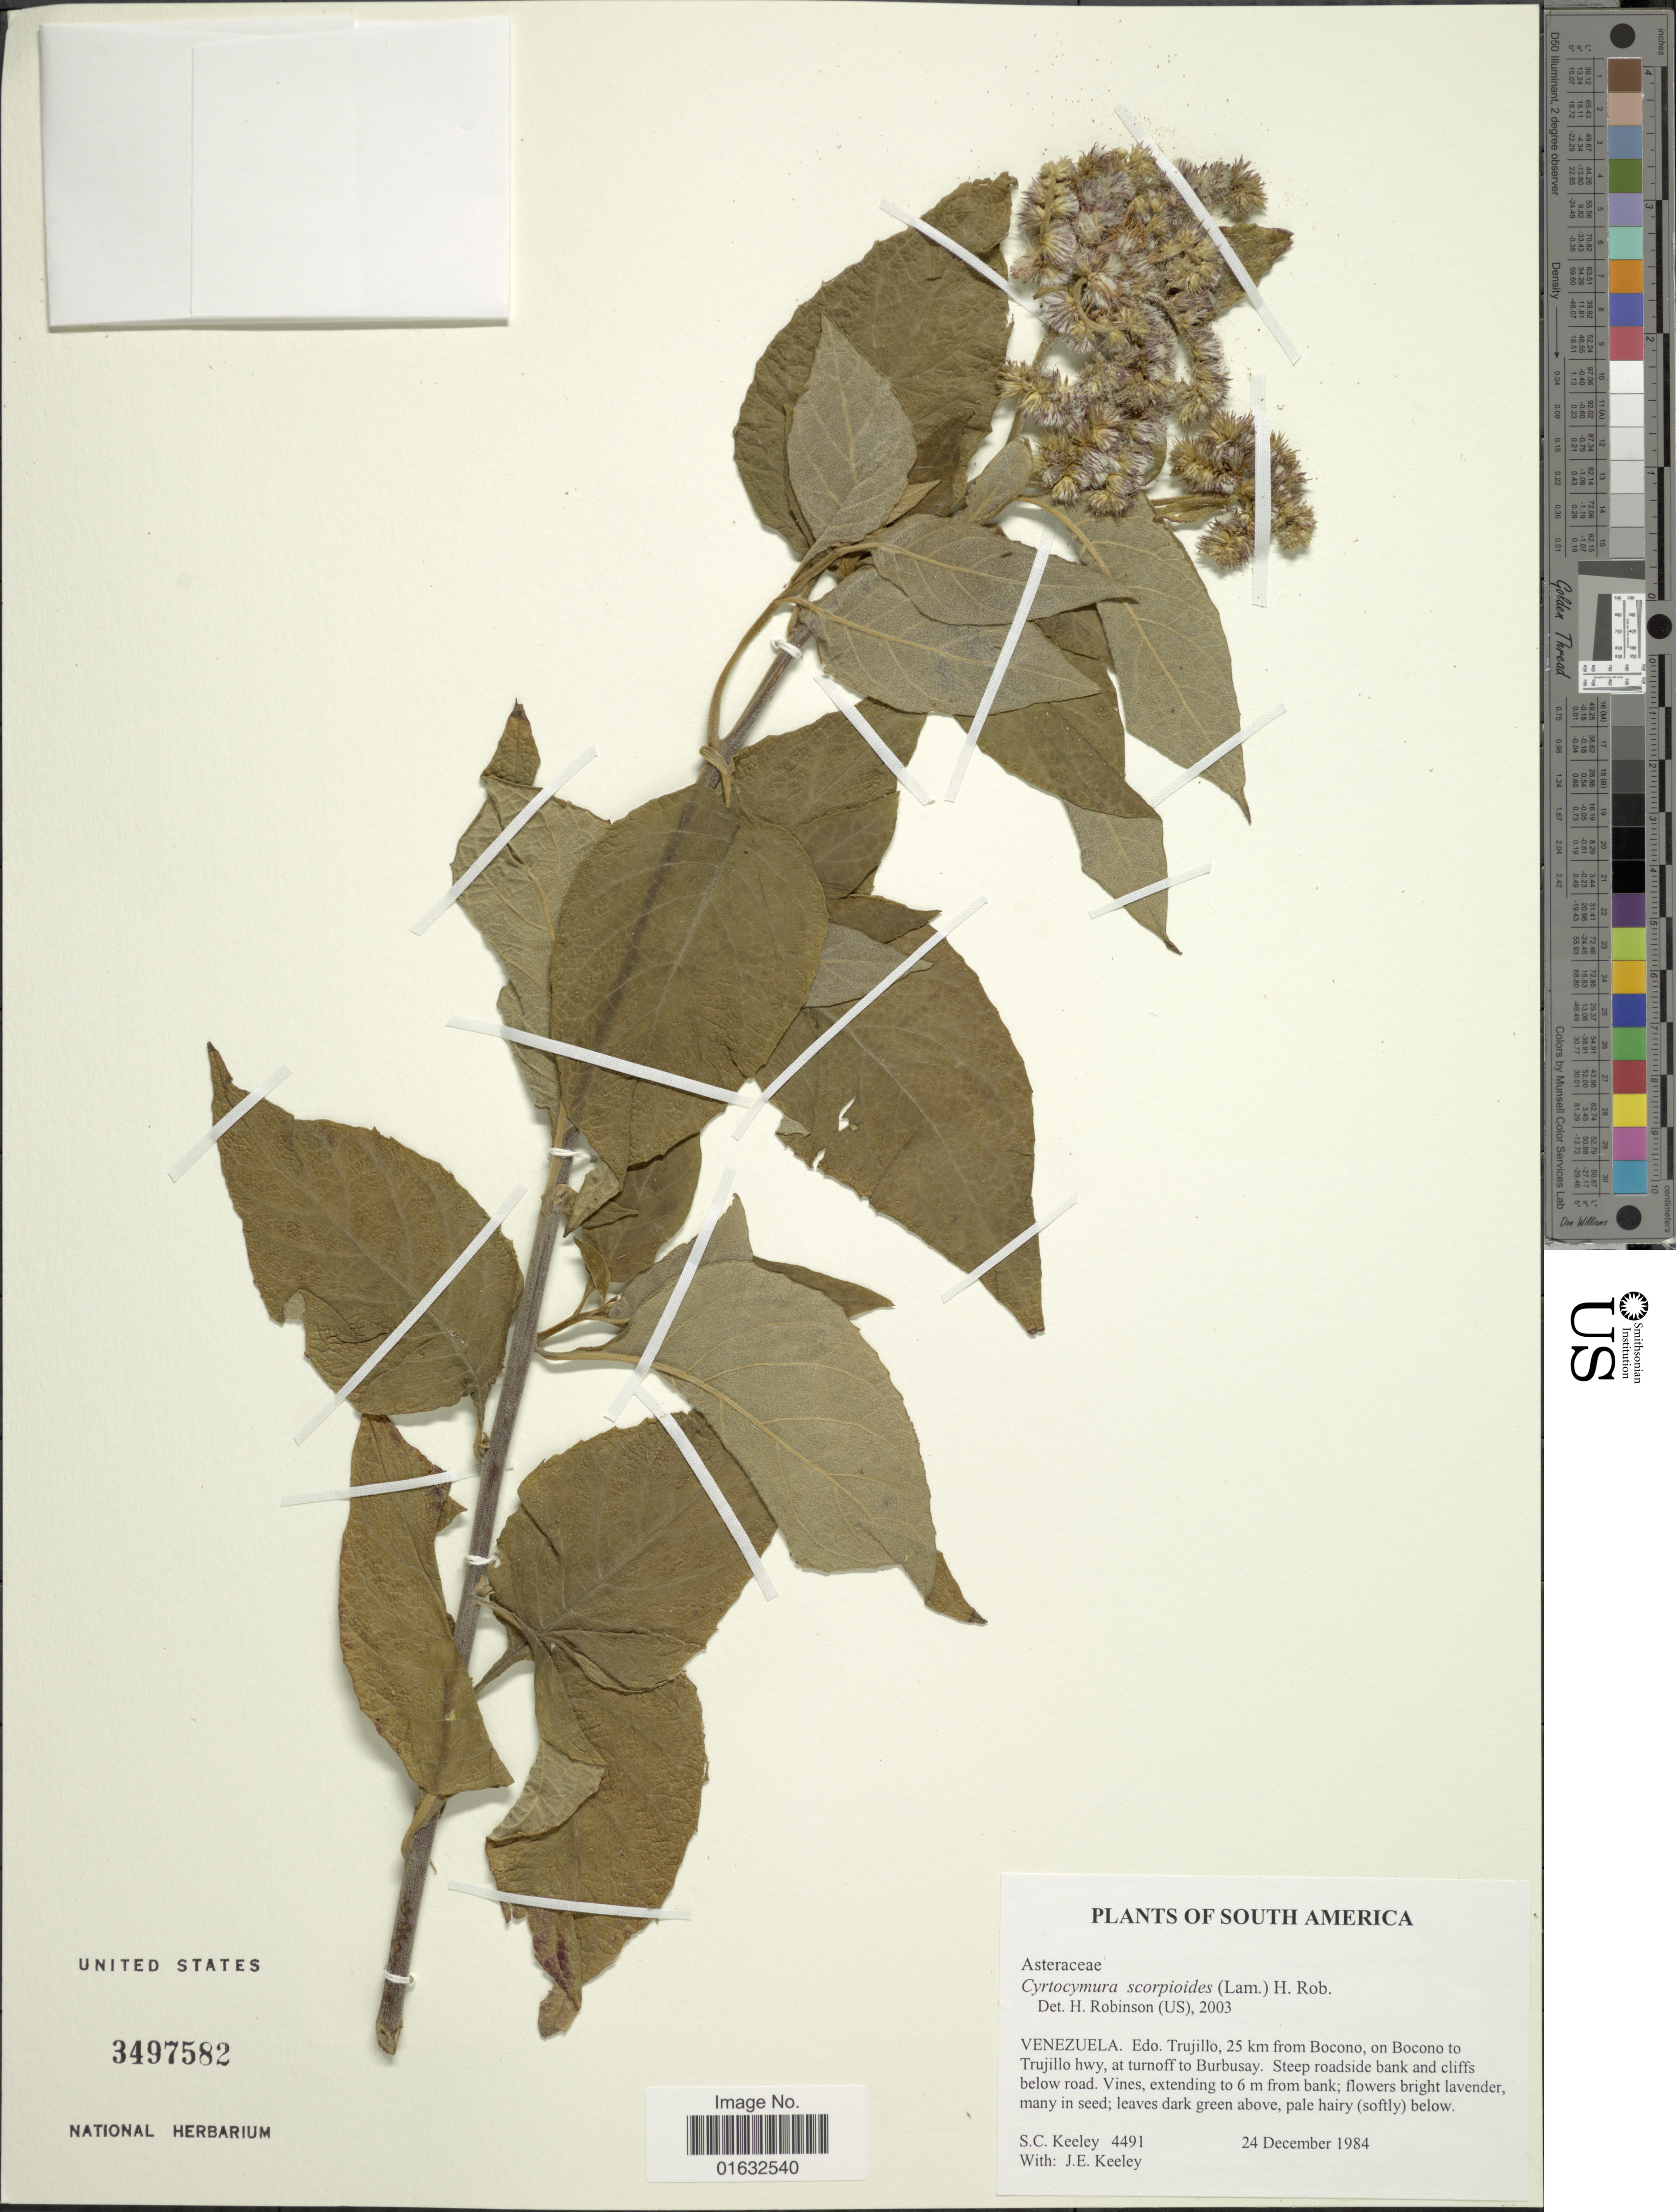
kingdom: Plantae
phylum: Tracheophyta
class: Magnoliopsida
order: Asterales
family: Asteraceae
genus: Cyrtocymura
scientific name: Cyrtocymura scorpioides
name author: (Lam.) H. Rob.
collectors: S. C. Keeley & J. E. Keeley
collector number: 4491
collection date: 1984-12-24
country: Venezuela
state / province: Trujillo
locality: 25 km from Bocono, on Bocono to Trujillo hwy, at turnoff to Burbusay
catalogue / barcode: US 3497582